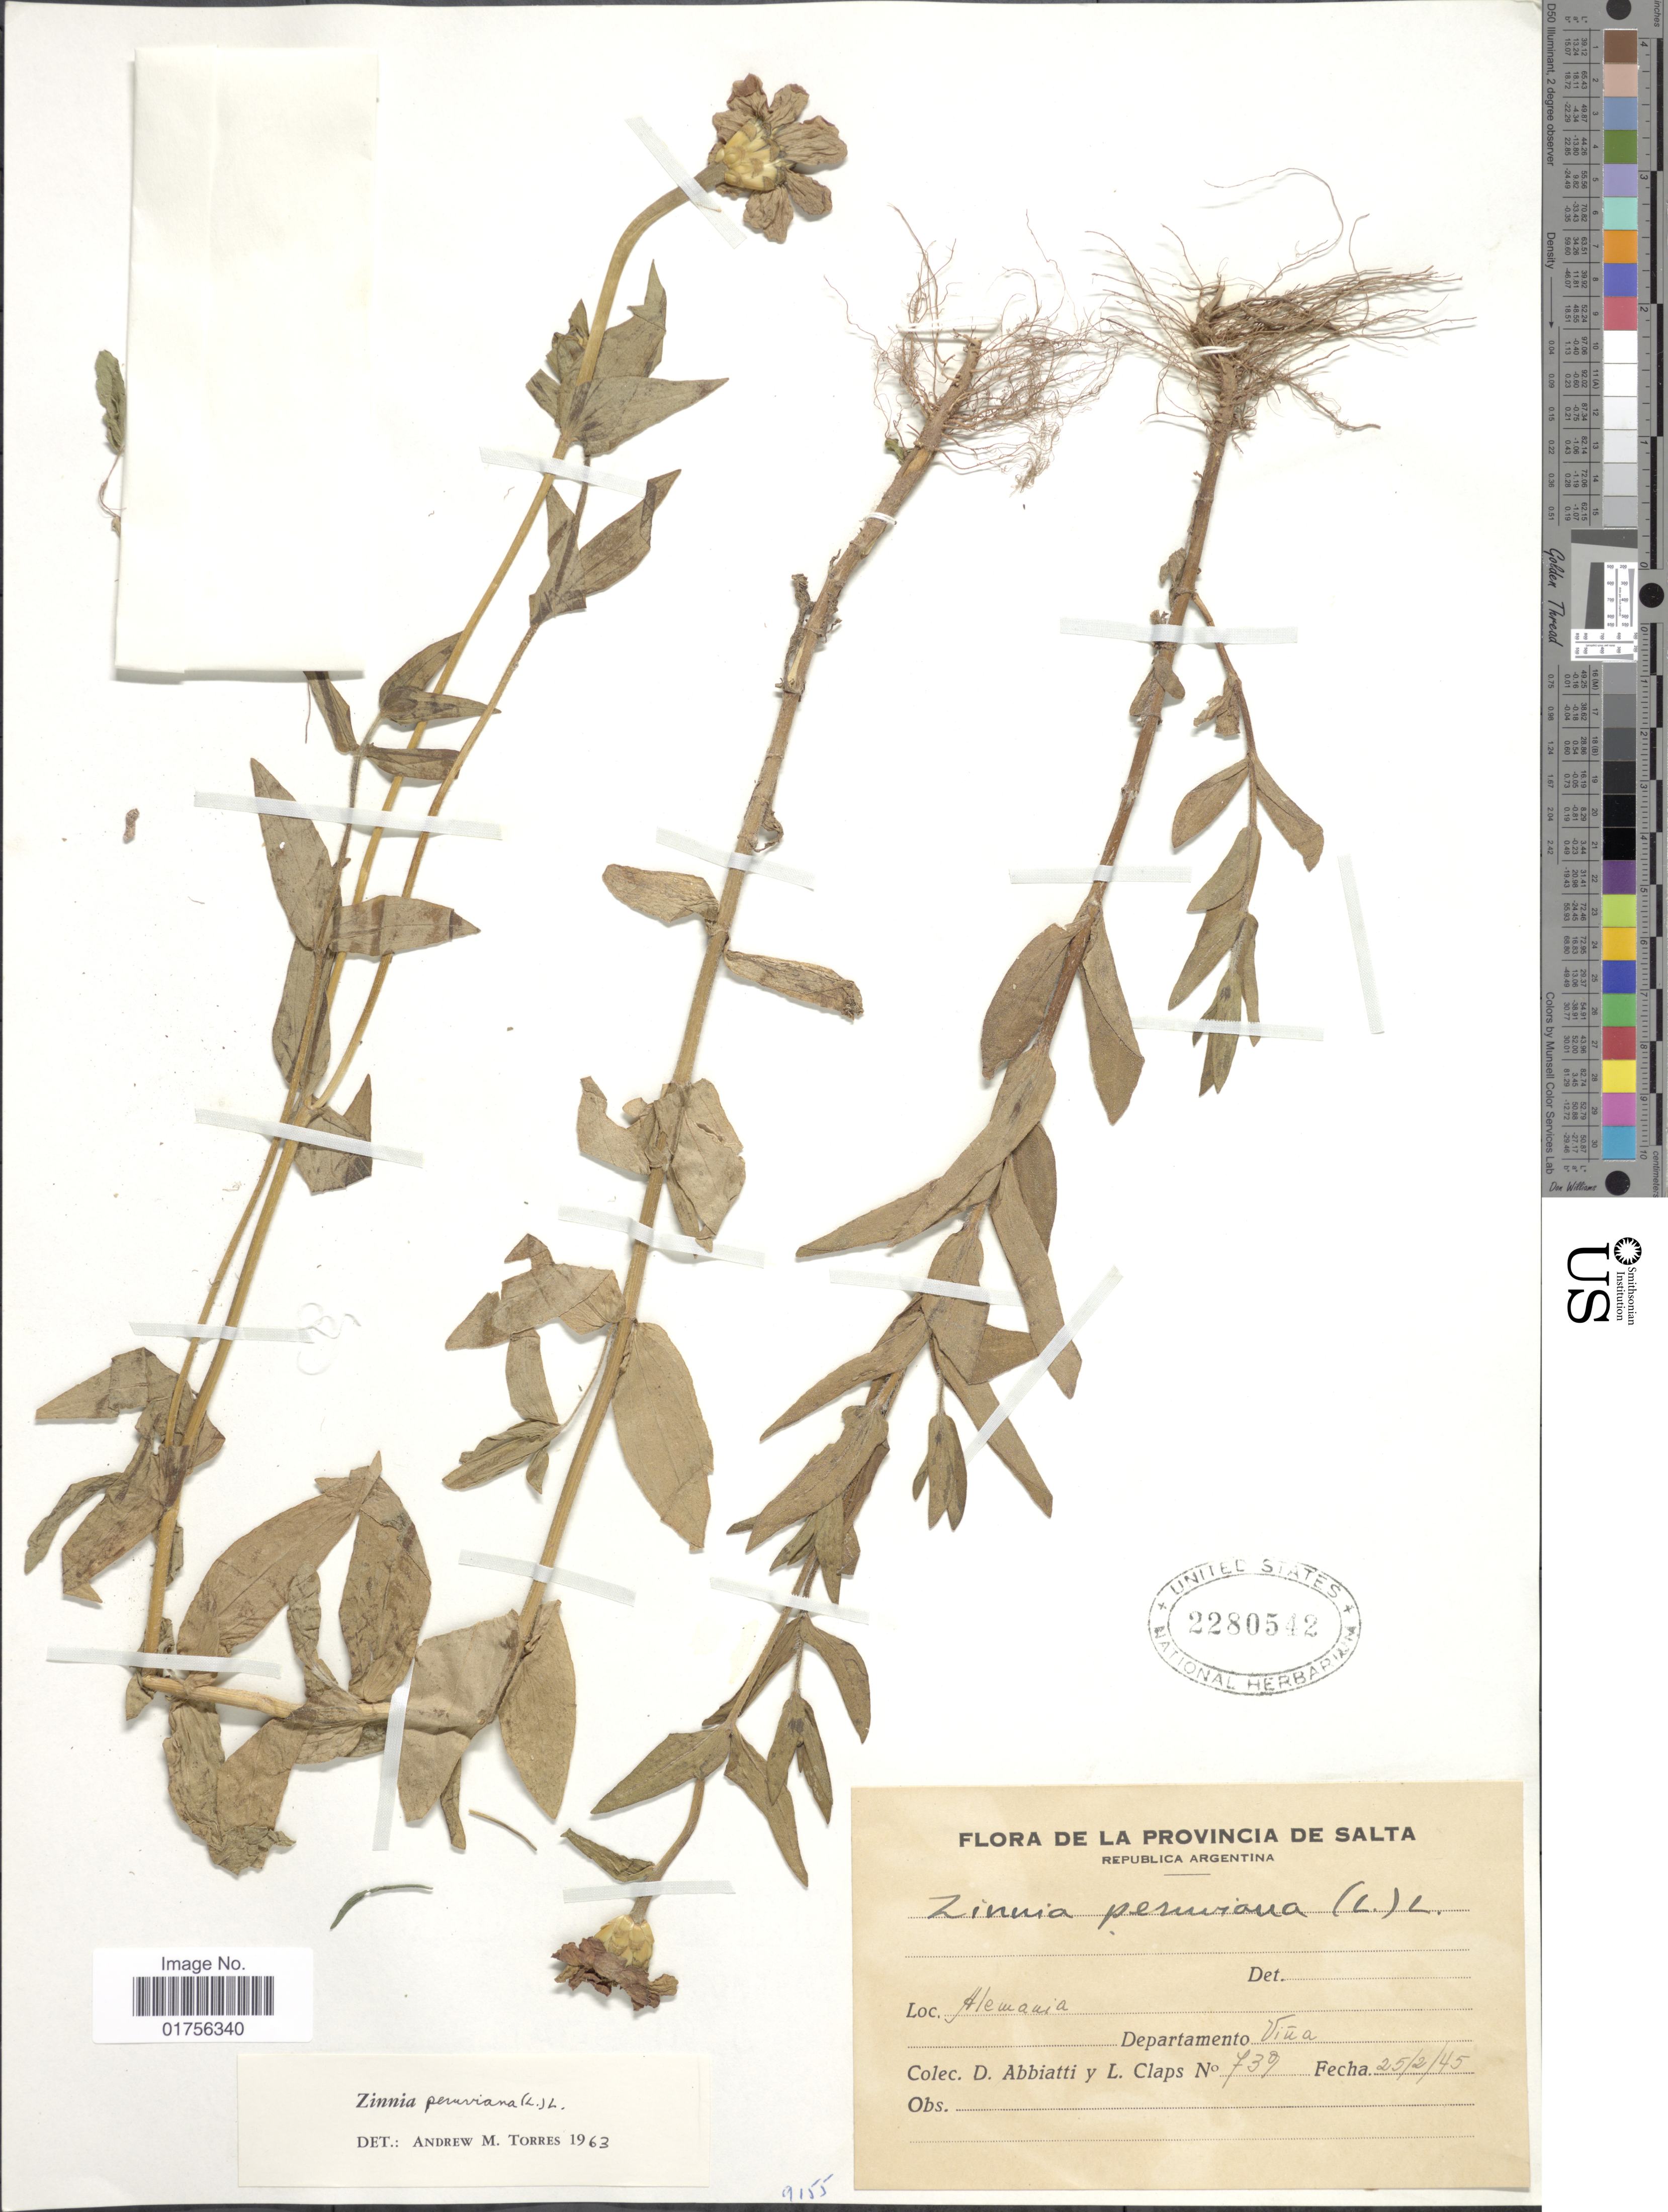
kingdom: Plantae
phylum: Tracheophyta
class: Magnoliopsida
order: Asterales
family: Asteraceae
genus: Zinnia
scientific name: Zinnia peruviana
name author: (L.) L.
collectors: D. Abbiatti & L. Claps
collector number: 739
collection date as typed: Transcribed d/m/y: 25/2/45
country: Argentina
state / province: Salta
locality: De La Provincia De Salta, Alemania, Departamento Vira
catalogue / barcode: US 2280542